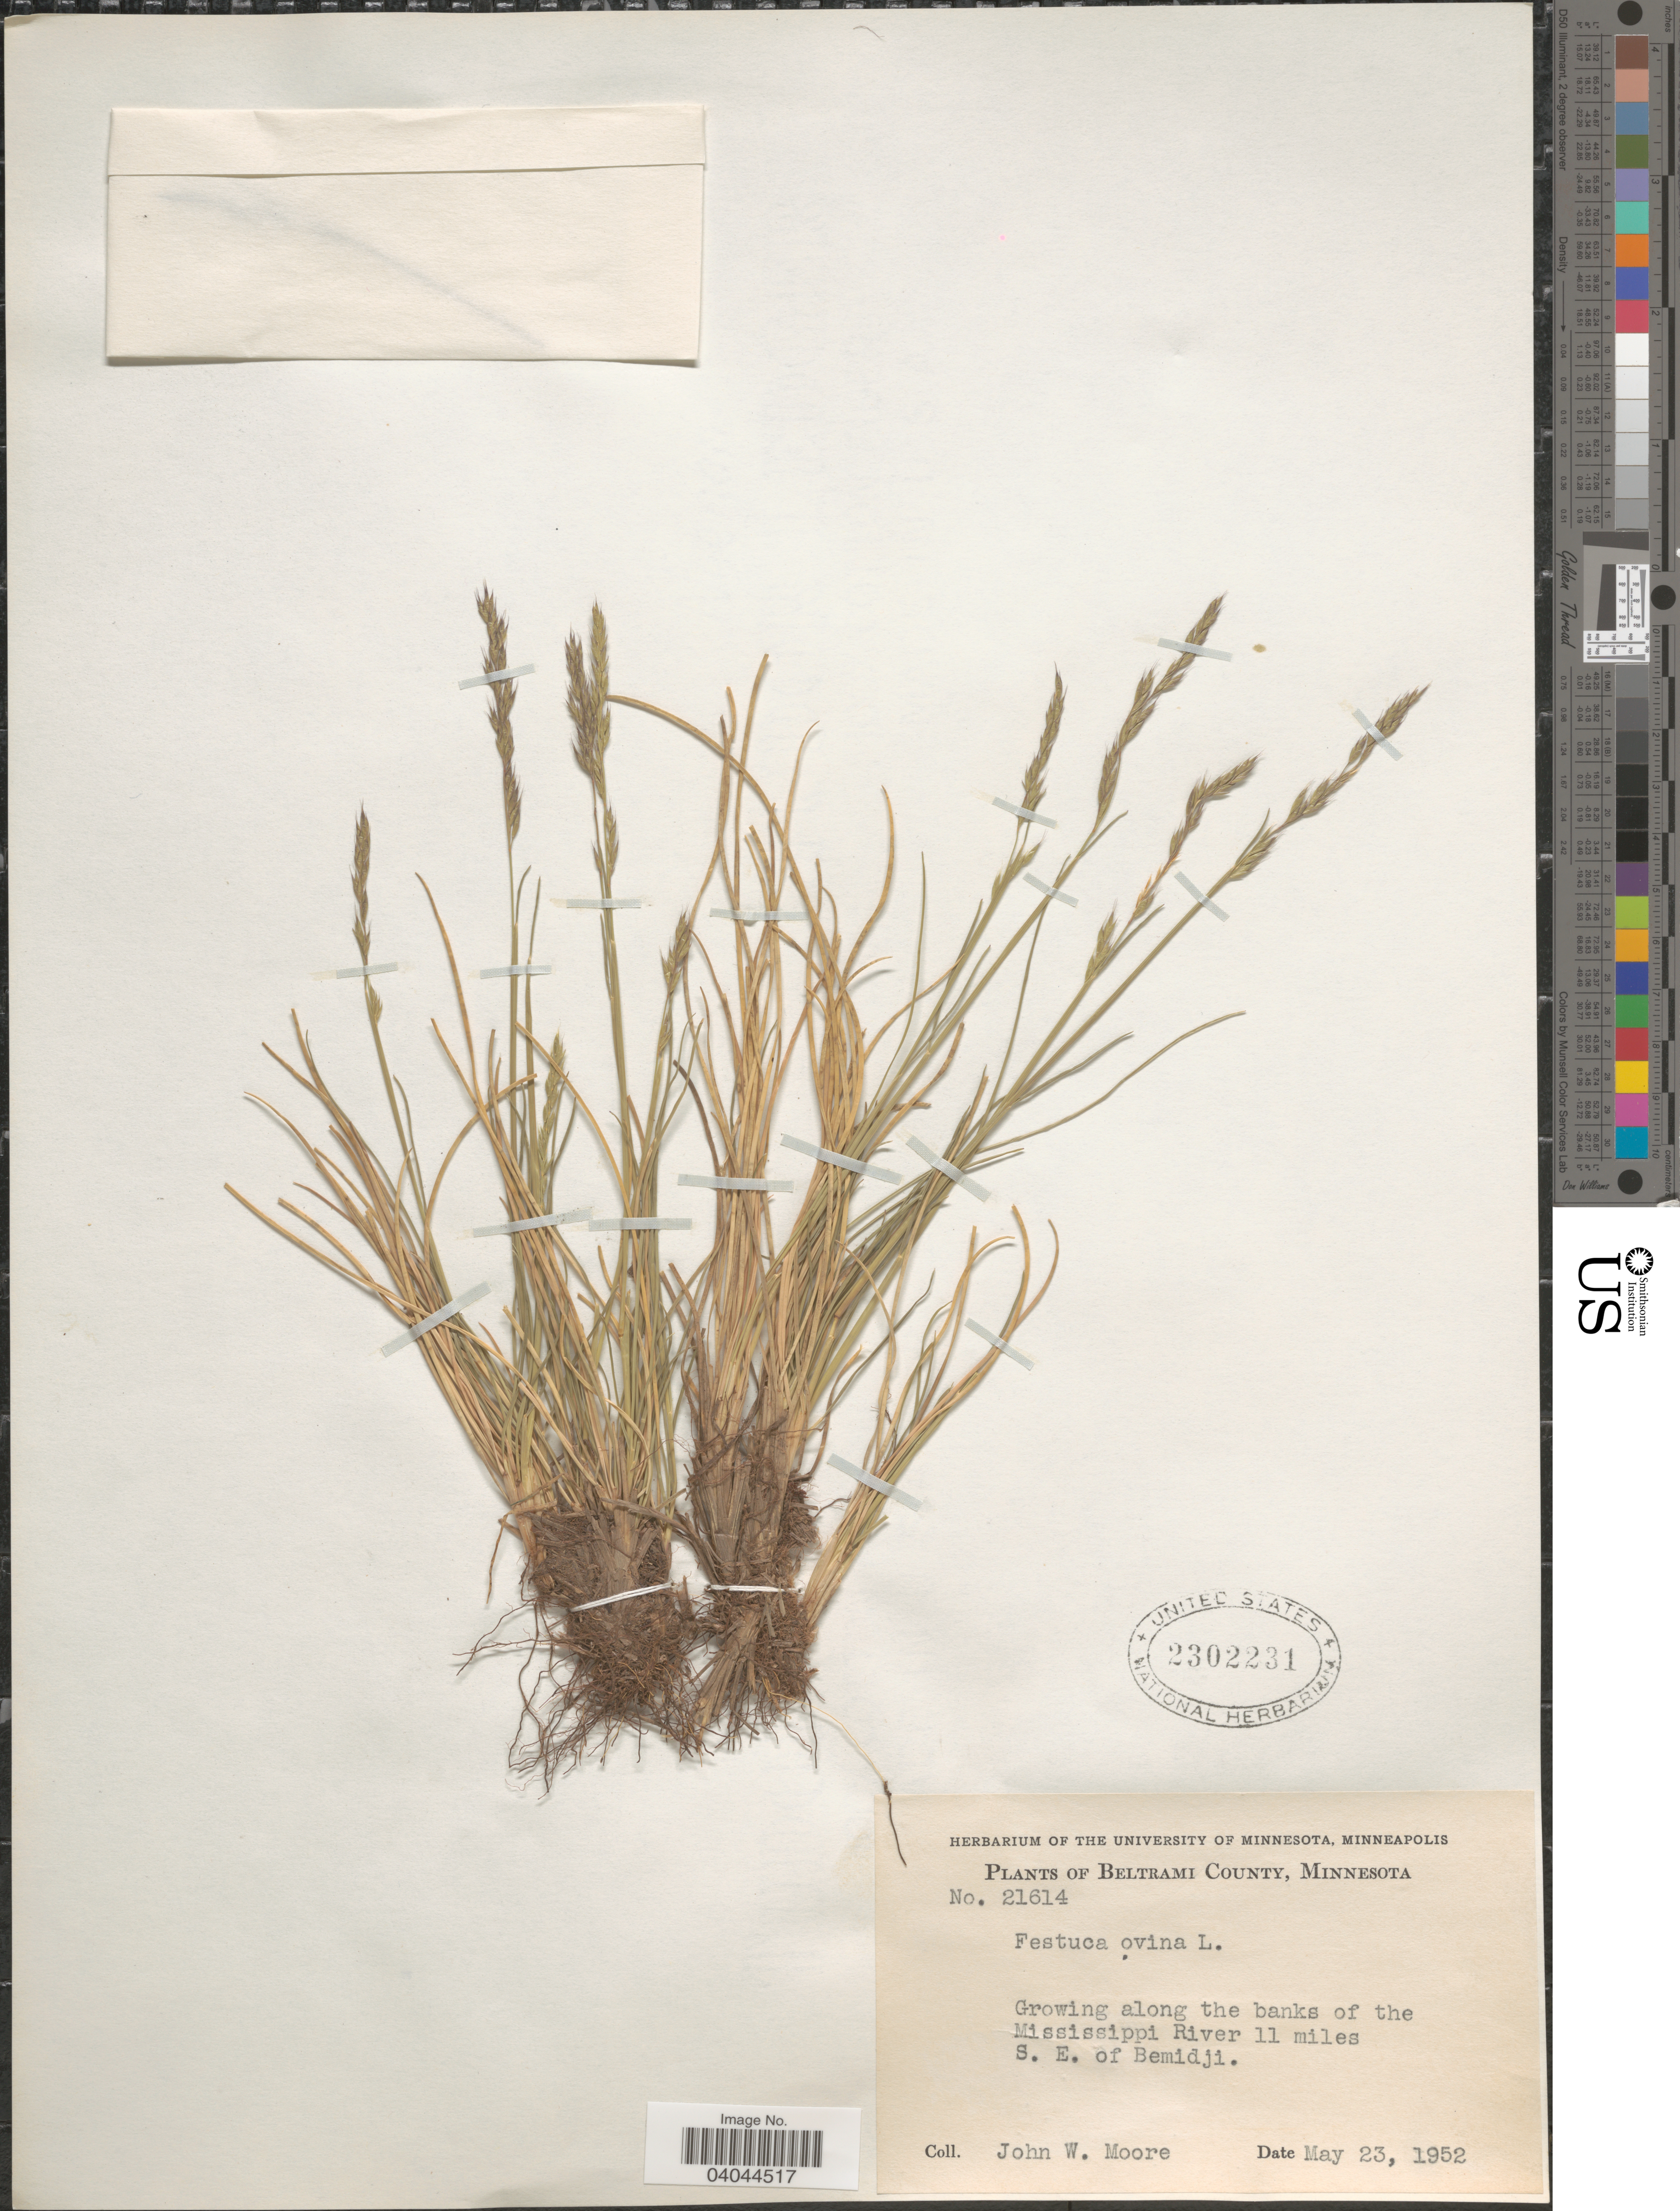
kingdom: Plantae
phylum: Tracheophyta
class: Liliopsida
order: Poales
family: Poaceae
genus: Festuca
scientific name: Festuca ovina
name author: L.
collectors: J. Moore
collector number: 21614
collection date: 1952-05-23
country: United States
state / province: Minnesota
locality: Beltrami County. Growing along the banks of the Mississippi River 11 miles S.E. of Bemidji.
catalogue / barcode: US 2302231